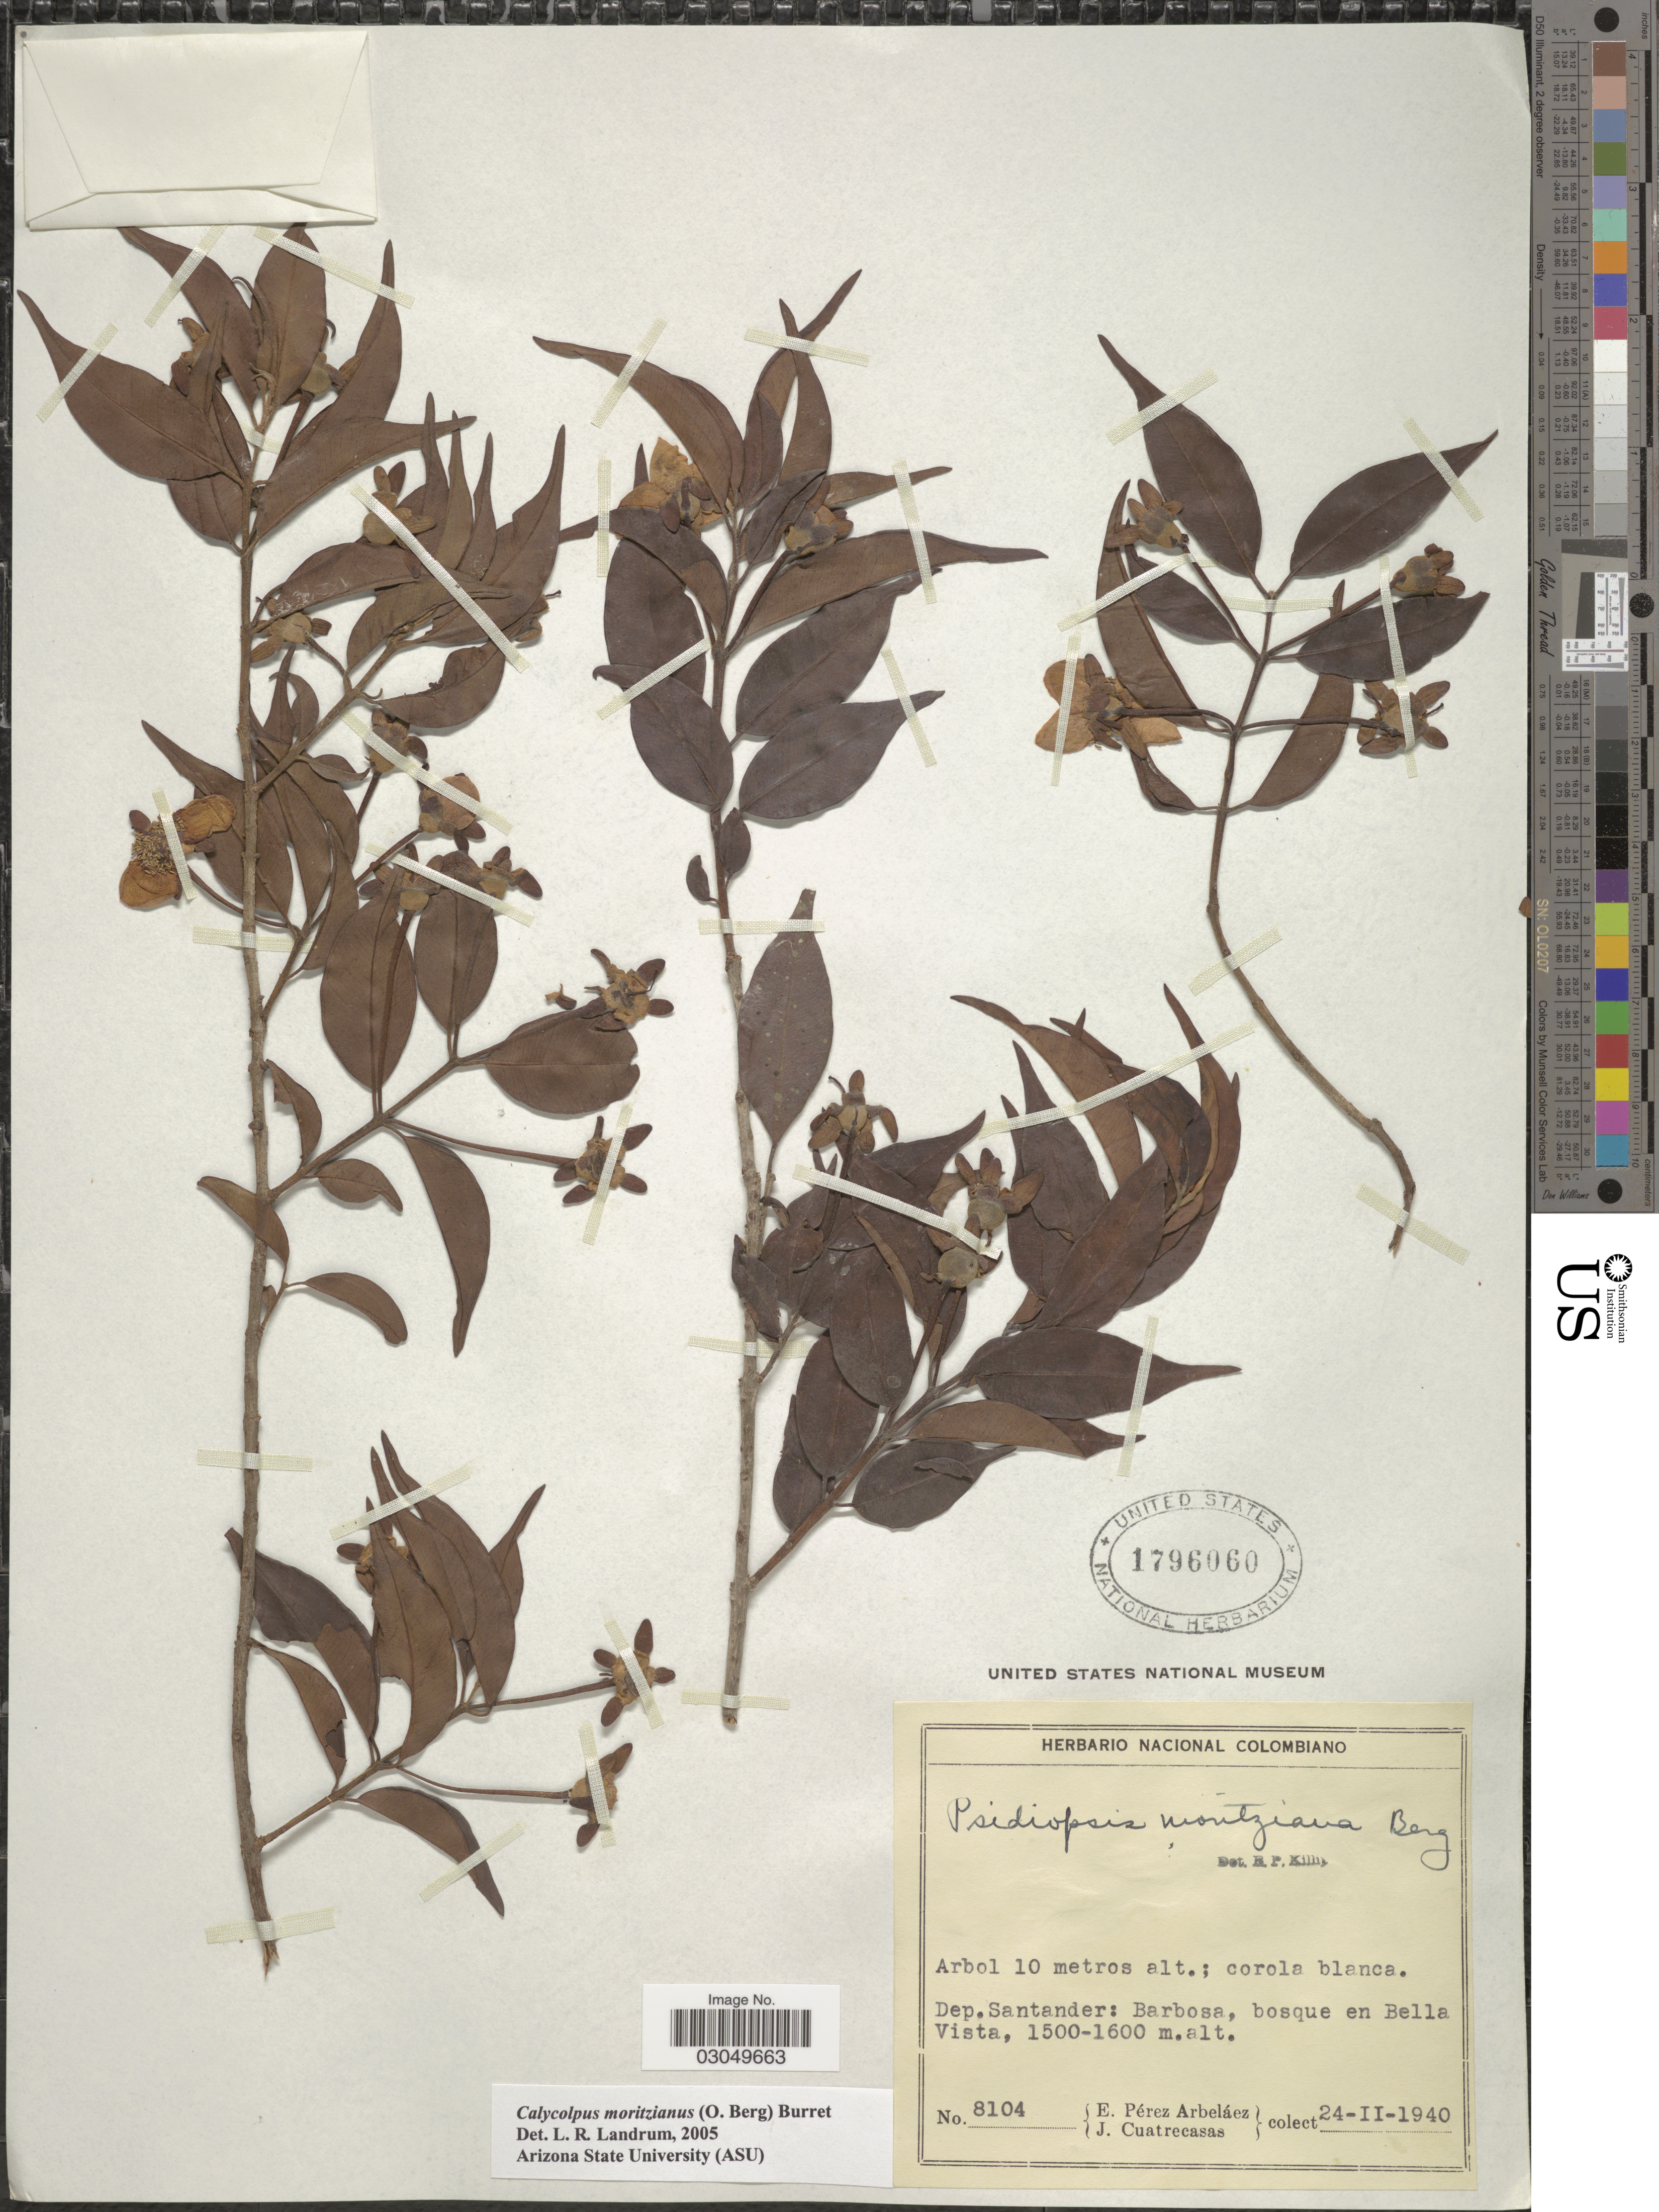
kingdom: Plantae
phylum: Tracheophyta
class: Magnoliopsida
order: Myrtales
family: Myrtaceae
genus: Calycolpus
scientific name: Calycolpus moritzianus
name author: (O. Berg) Burret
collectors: E. Pérez Arbeláez & J. Cuatrecasas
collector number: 8104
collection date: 1940-02-24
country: Colombia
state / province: Santander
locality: Dep. Santander: Barbosa, bosque en Bella Vista.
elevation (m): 1500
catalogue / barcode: US 1796060